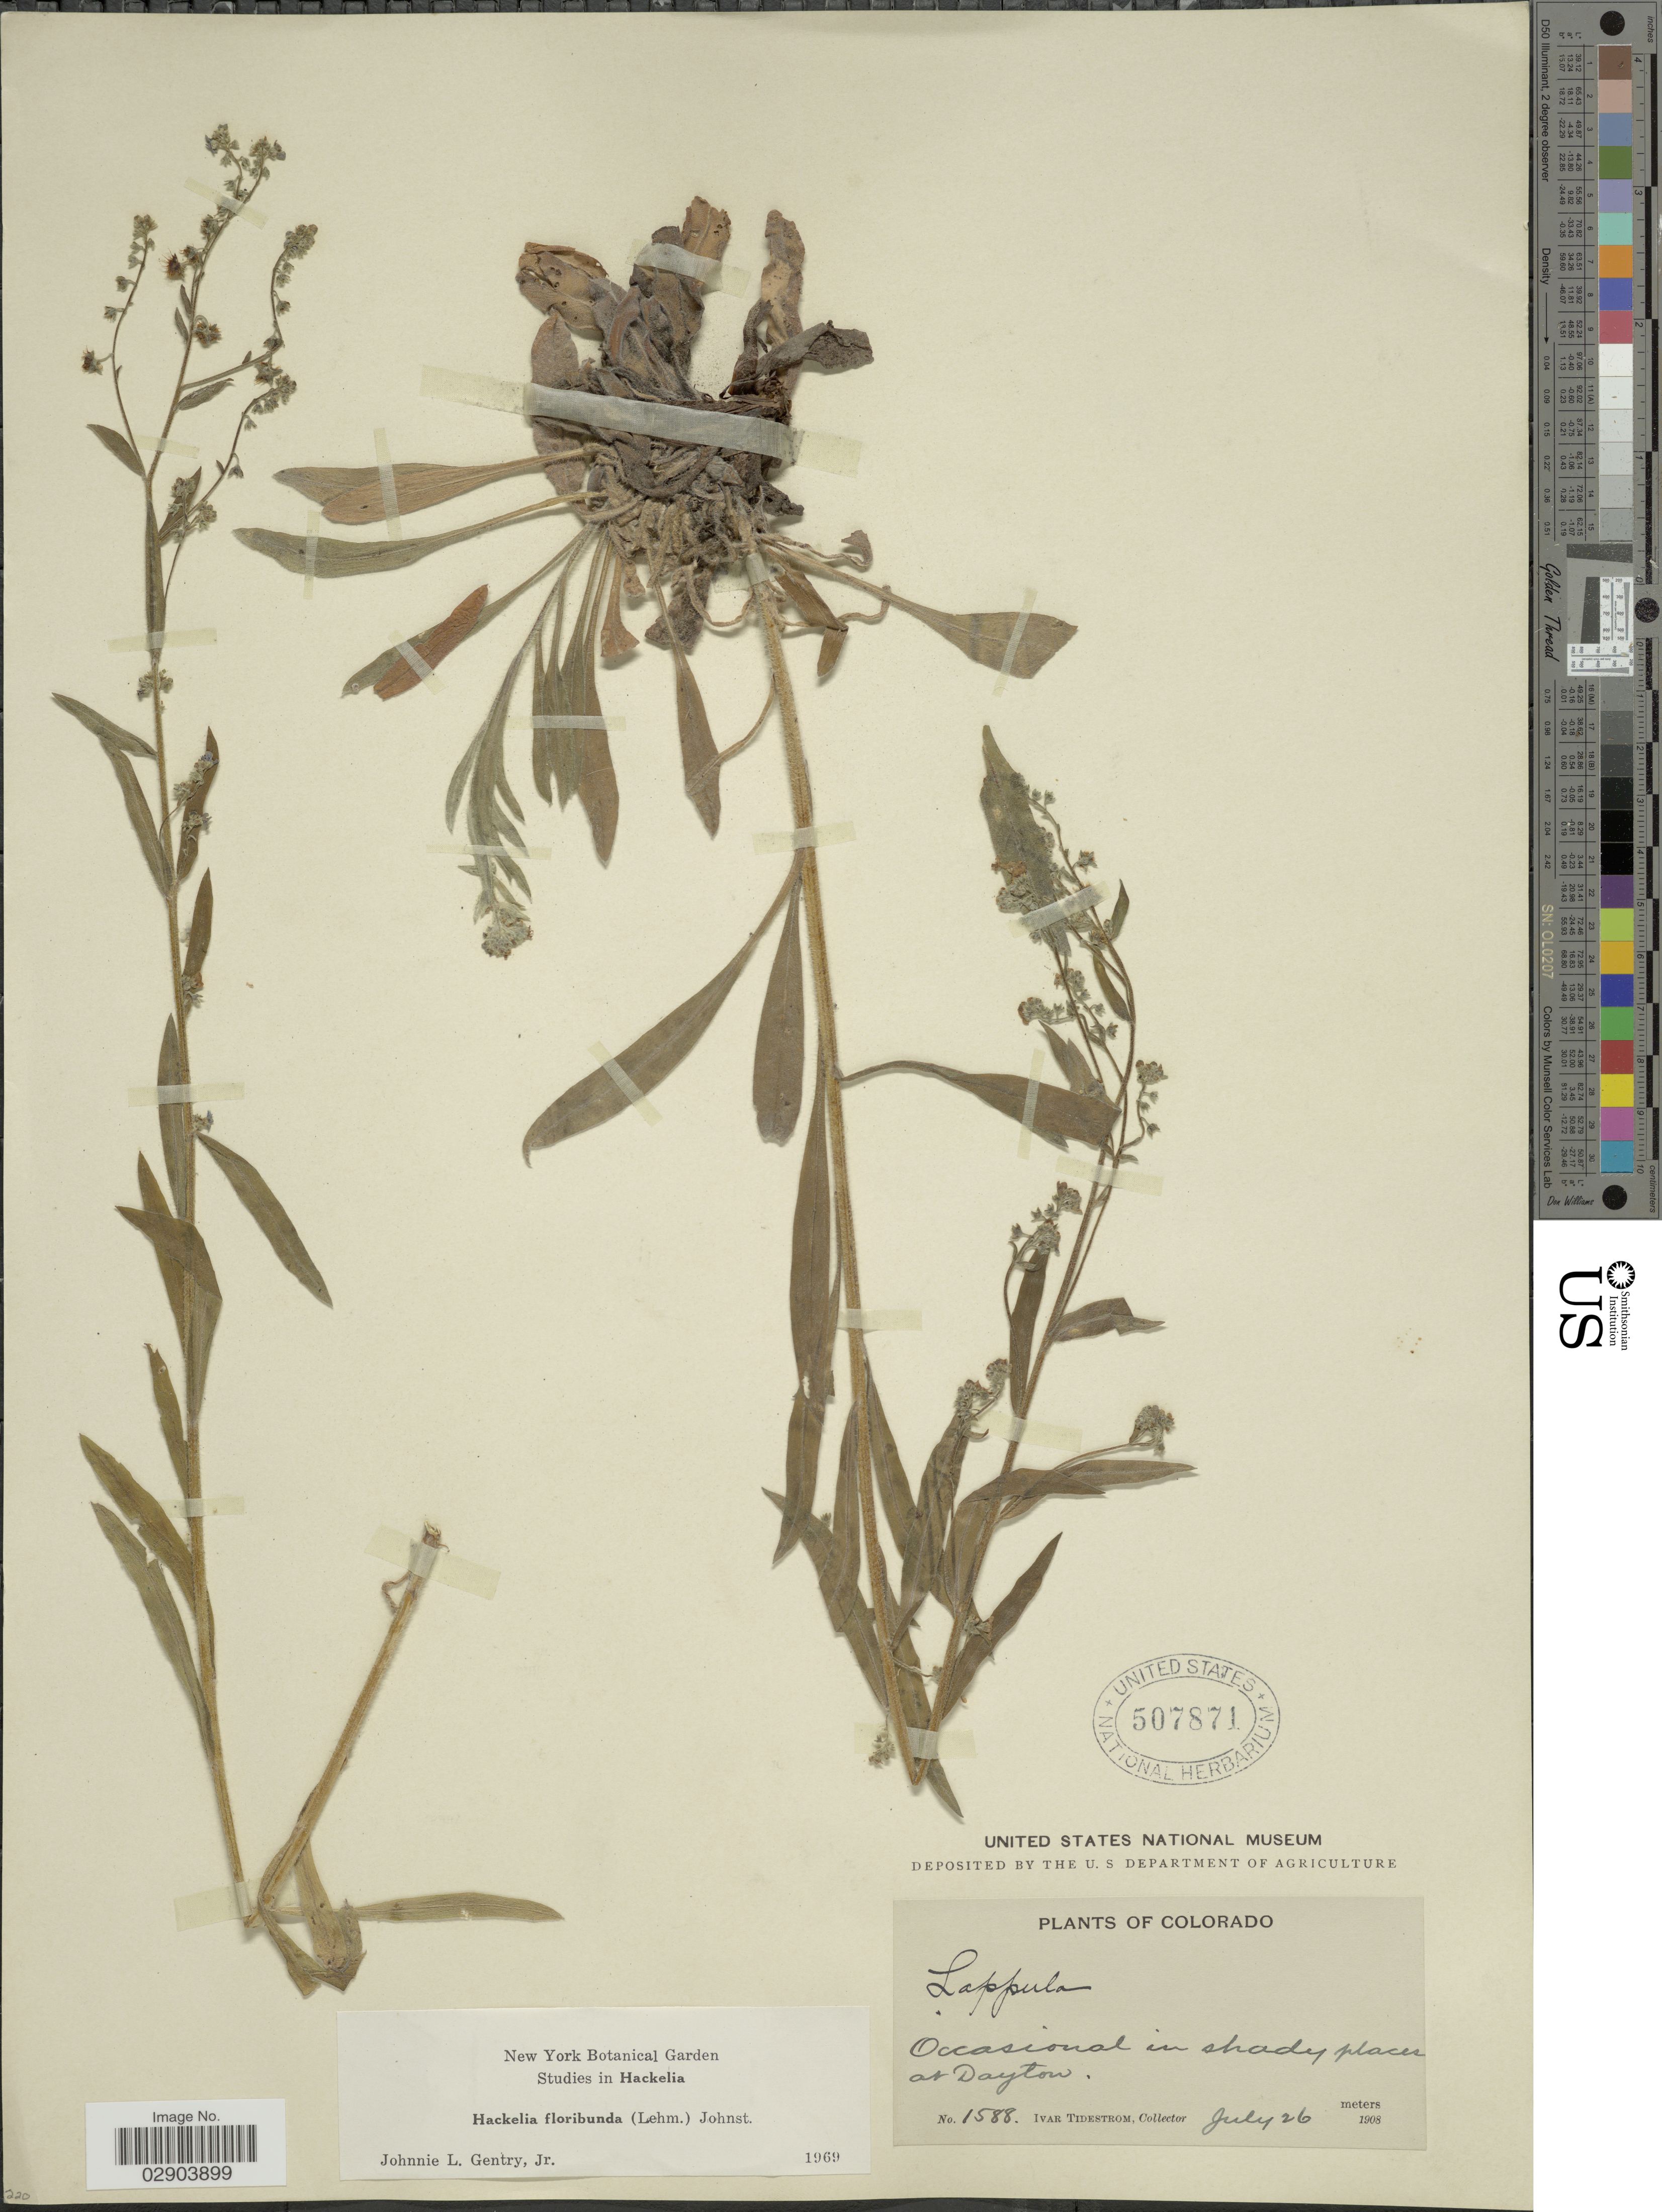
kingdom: Plantae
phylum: Tracheophyta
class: Magnoliopsida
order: Boraginales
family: Boraginaceae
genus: Hackelia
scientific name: Hackelia floribunda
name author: (Lehm.) I.M. Johnst.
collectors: I. F. Tidestrom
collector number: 1588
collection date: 1908-07-26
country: United States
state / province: Colorado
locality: Occasional in shady places at Dayton.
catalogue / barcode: US 507871